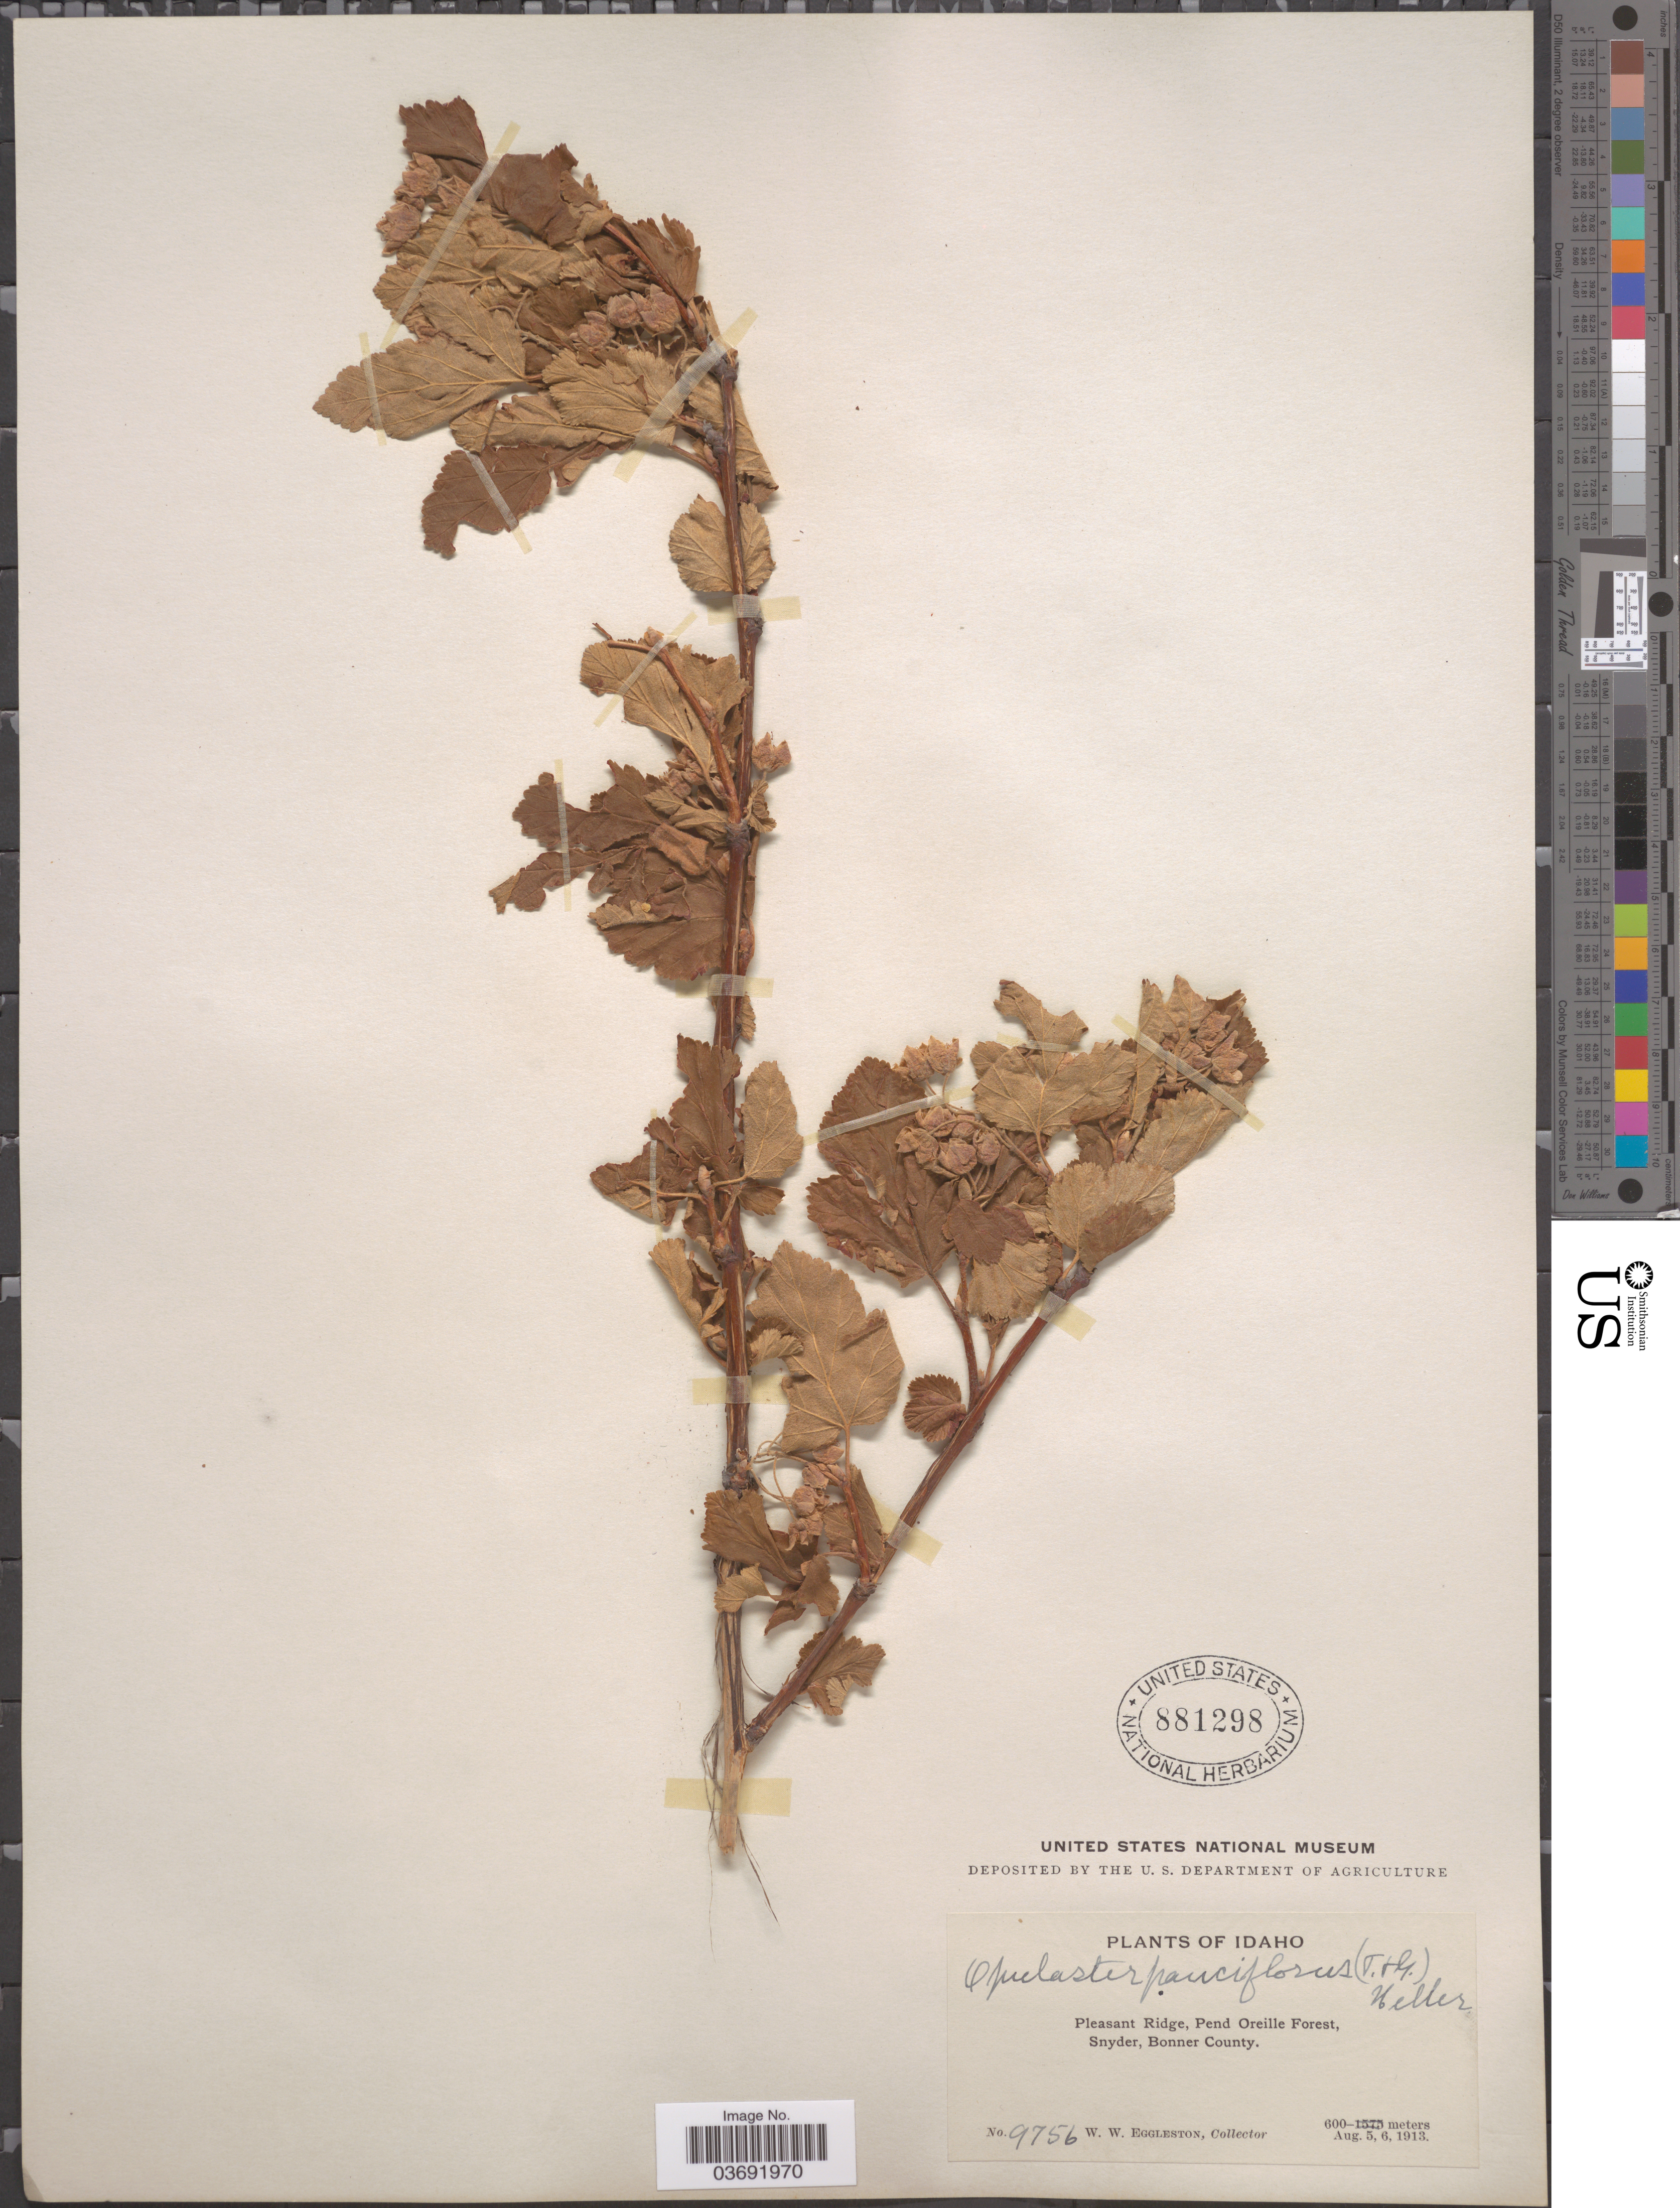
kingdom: Plantae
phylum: Tracheophyta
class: Magnoliopsida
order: Rosales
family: Rosaceae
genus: Physocarpus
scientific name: Physocarpus malvaceus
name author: (Greene) Kuntze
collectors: W. W. Eggleston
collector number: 9756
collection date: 1913-08-05/1913-08-06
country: United States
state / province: Idaho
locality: Pleasant Ridge, Pend Oreille Forest, Snyder, Bonner County.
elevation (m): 600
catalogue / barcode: US 881298